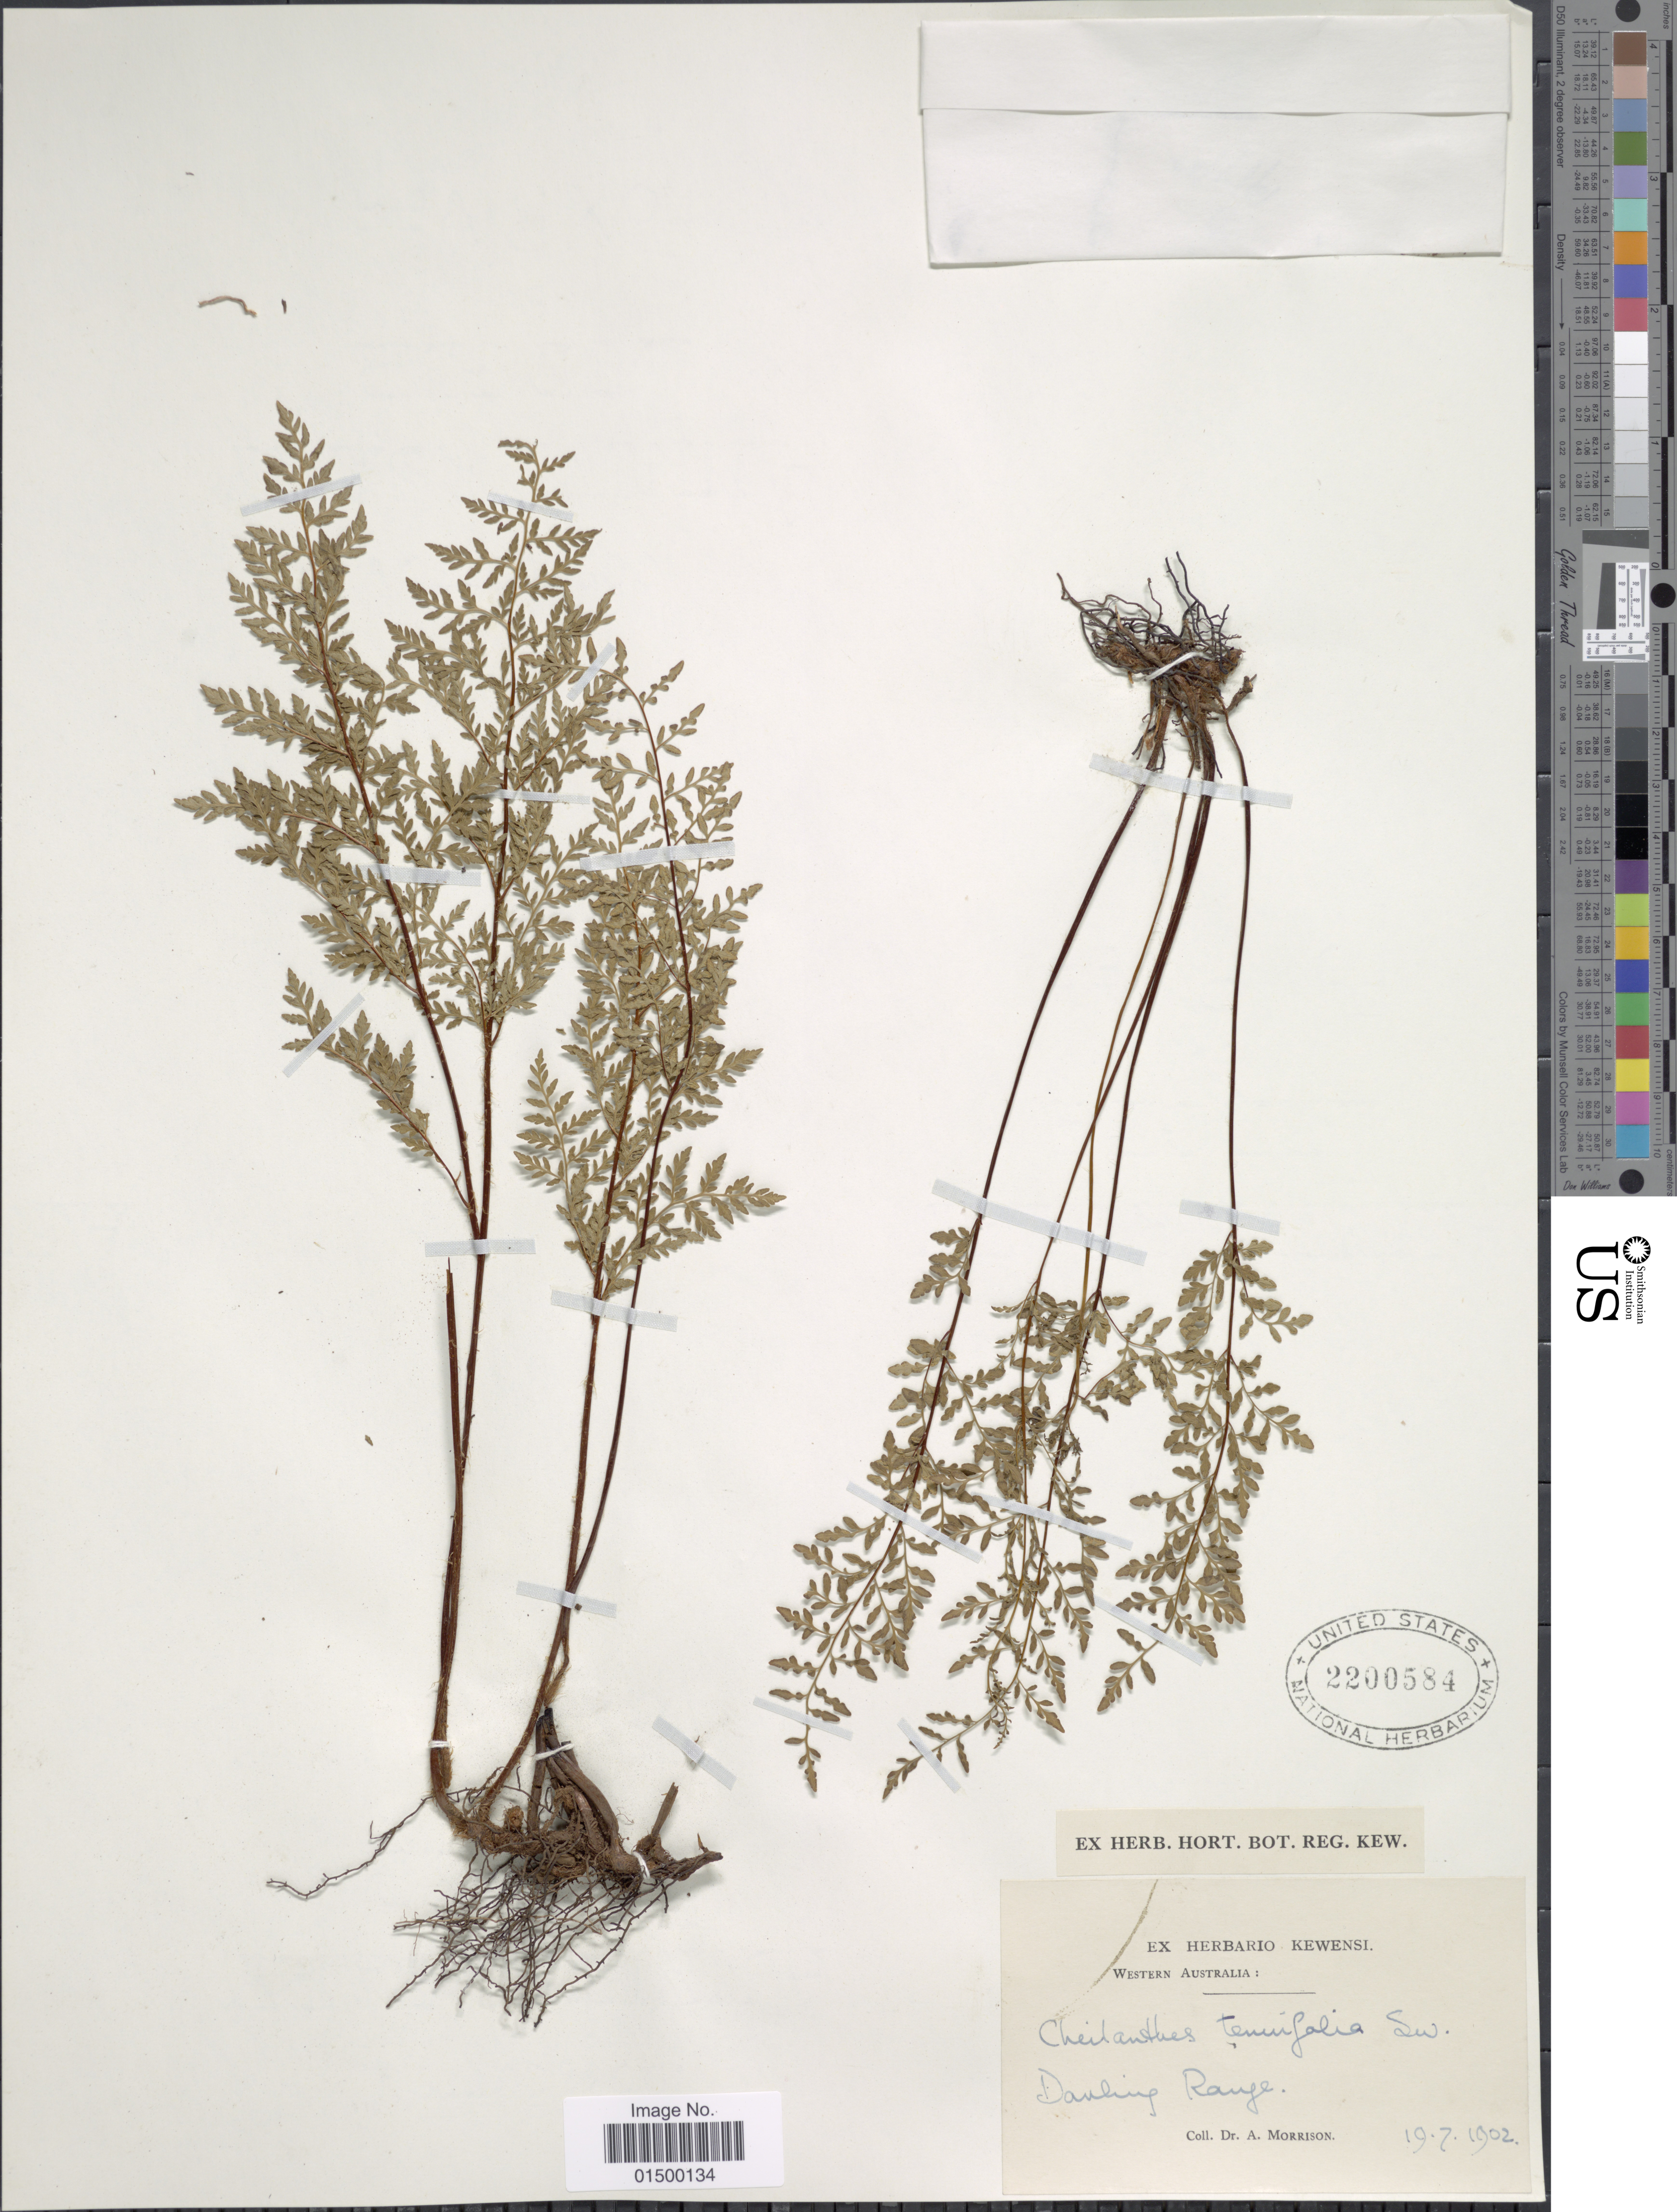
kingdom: Plantae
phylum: Tracheophyta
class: Polypodiopsida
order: Polypodiales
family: Pteridaceae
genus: Cheilanthes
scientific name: Cheilanthes tenuifolia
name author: (Burm. f.) Sw.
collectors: A. Morrison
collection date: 1902-07-19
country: Australia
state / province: Western Australia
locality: Darling Range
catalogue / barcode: US 2200584